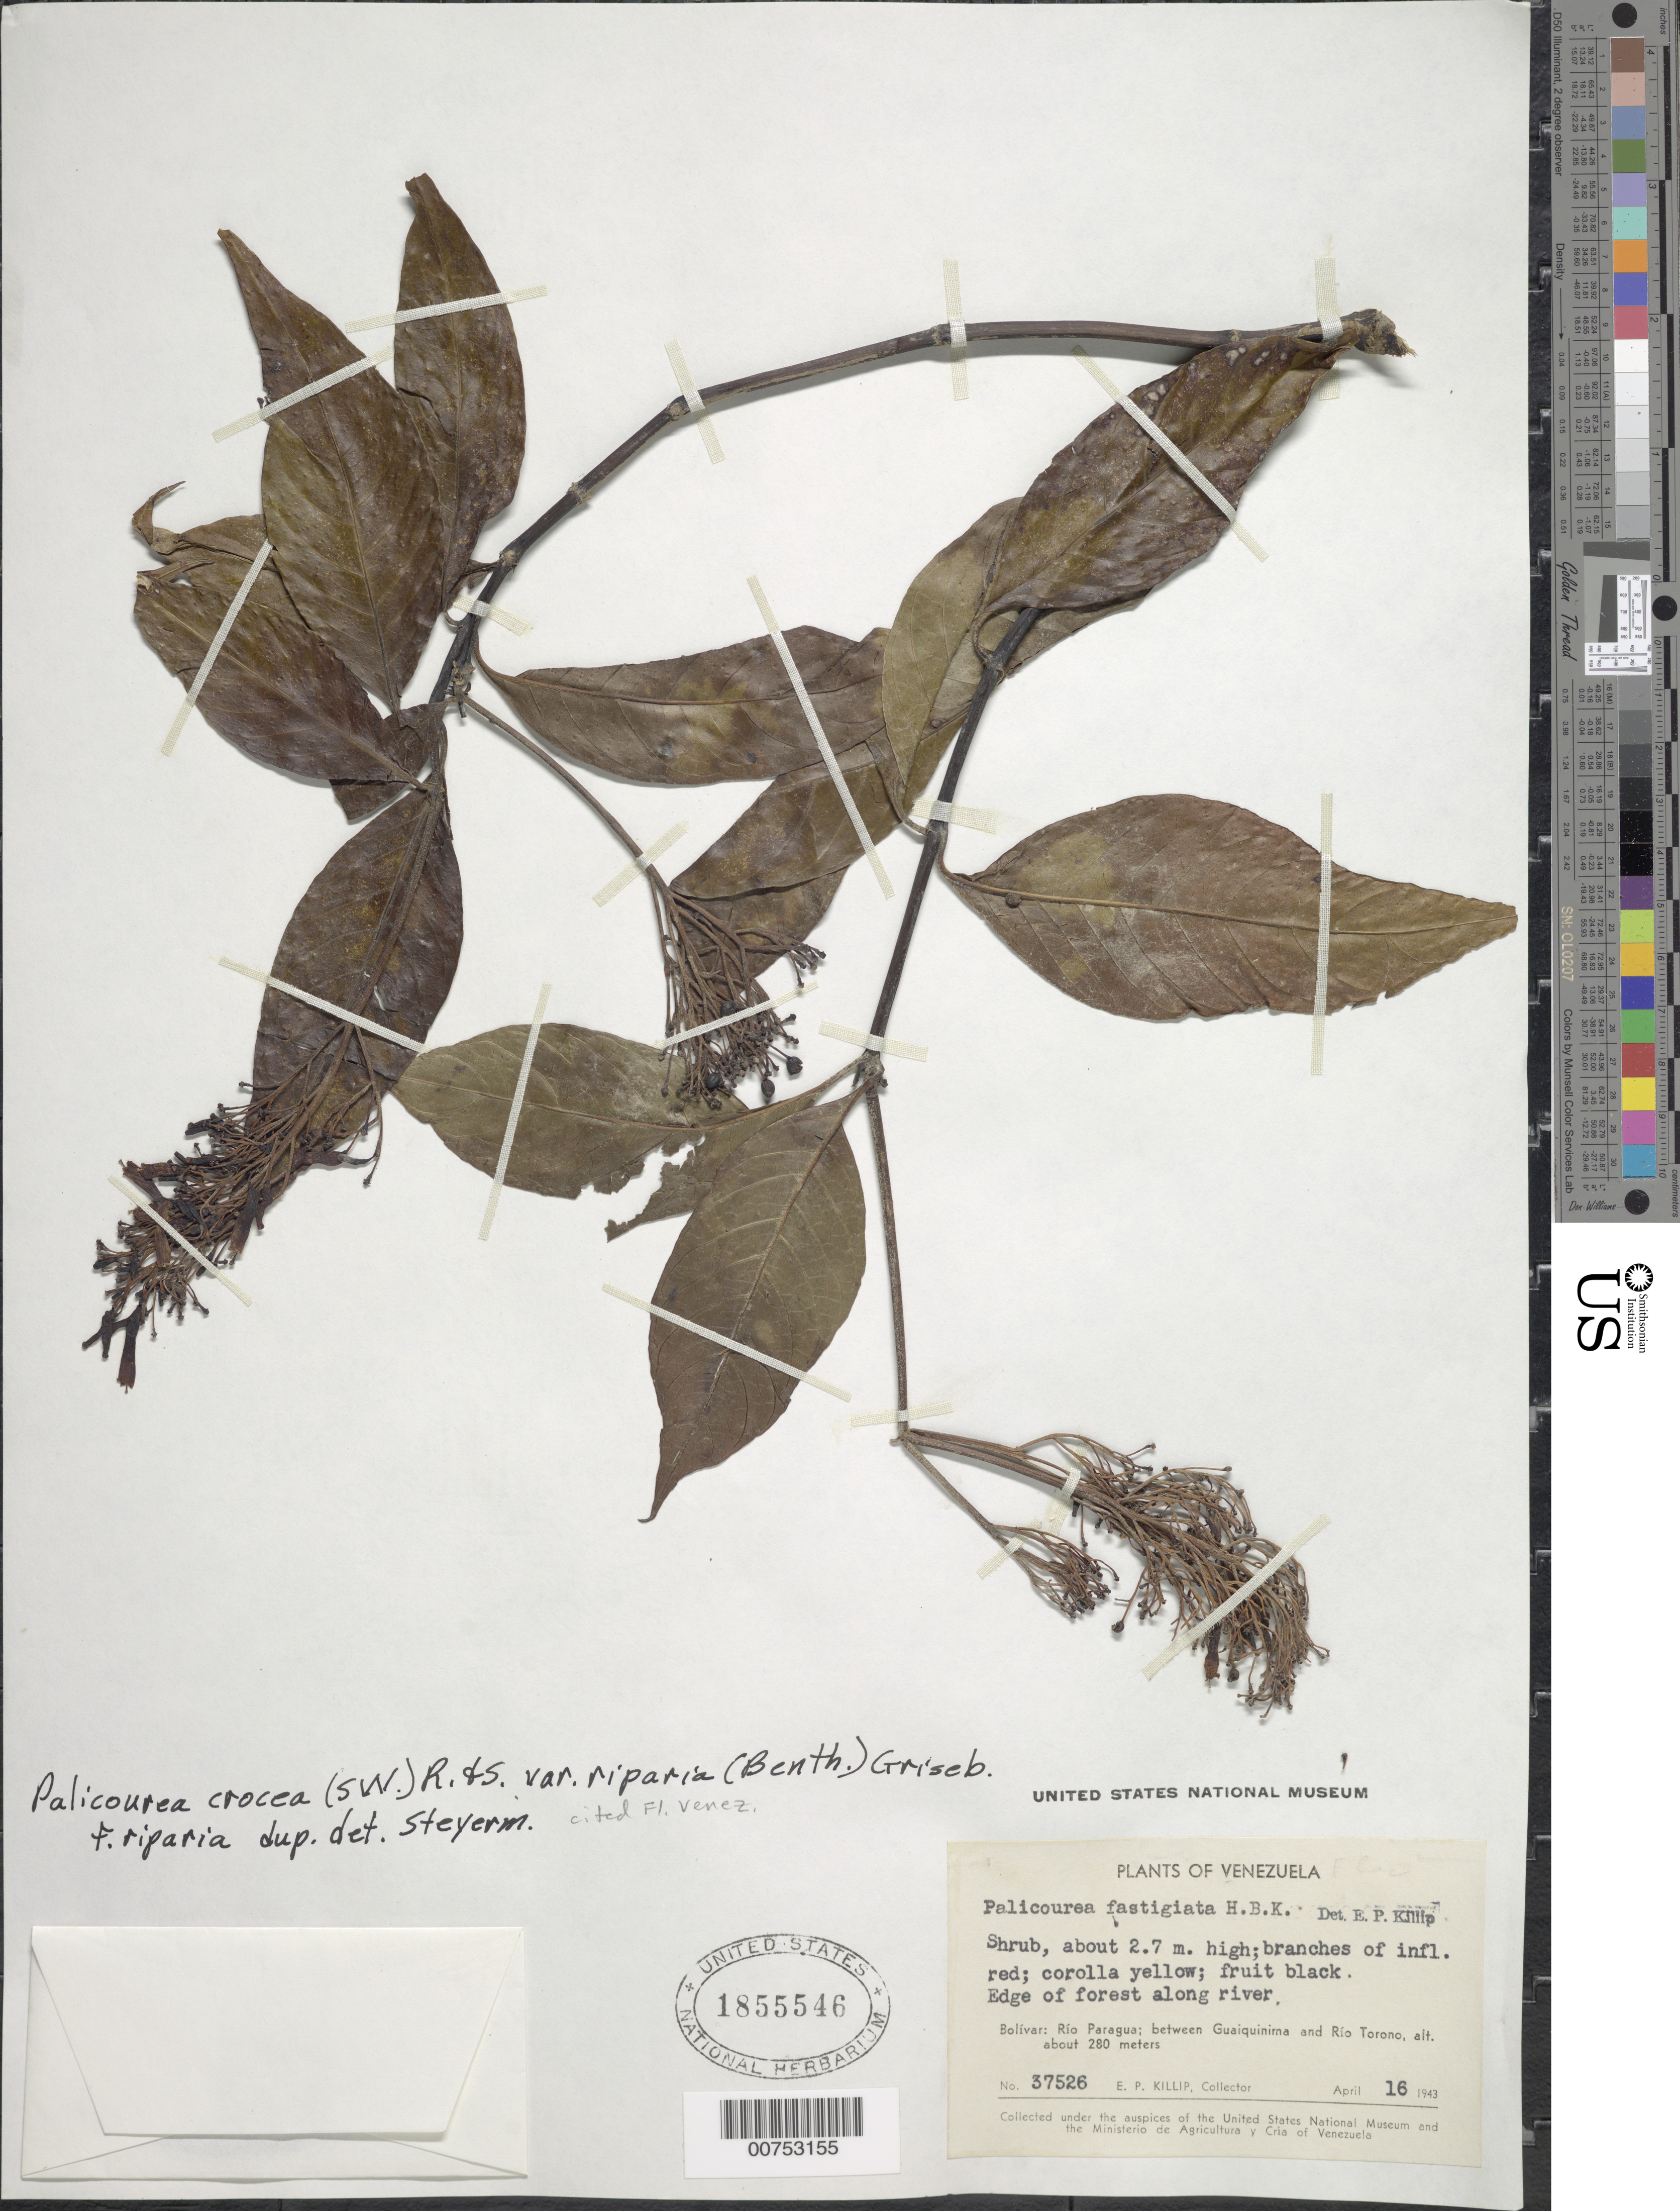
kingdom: Plantae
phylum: Tracheophyta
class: Magnoliopsida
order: Gentianales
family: Rubiaceae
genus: Palicourea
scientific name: Palicourea crocea var. riparia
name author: (Benth.) Griseb.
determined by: Steyermark, Julian A., (VEN)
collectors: E. P. Killip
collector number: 37526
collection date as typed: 16-Apr-43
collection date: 1943-04-16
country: Venezuela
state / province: Bolívar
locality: Río Paragua, between Guaiquinima and Río Torono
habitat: Edge of forest, along river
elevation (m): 280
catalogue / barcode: US 1855546